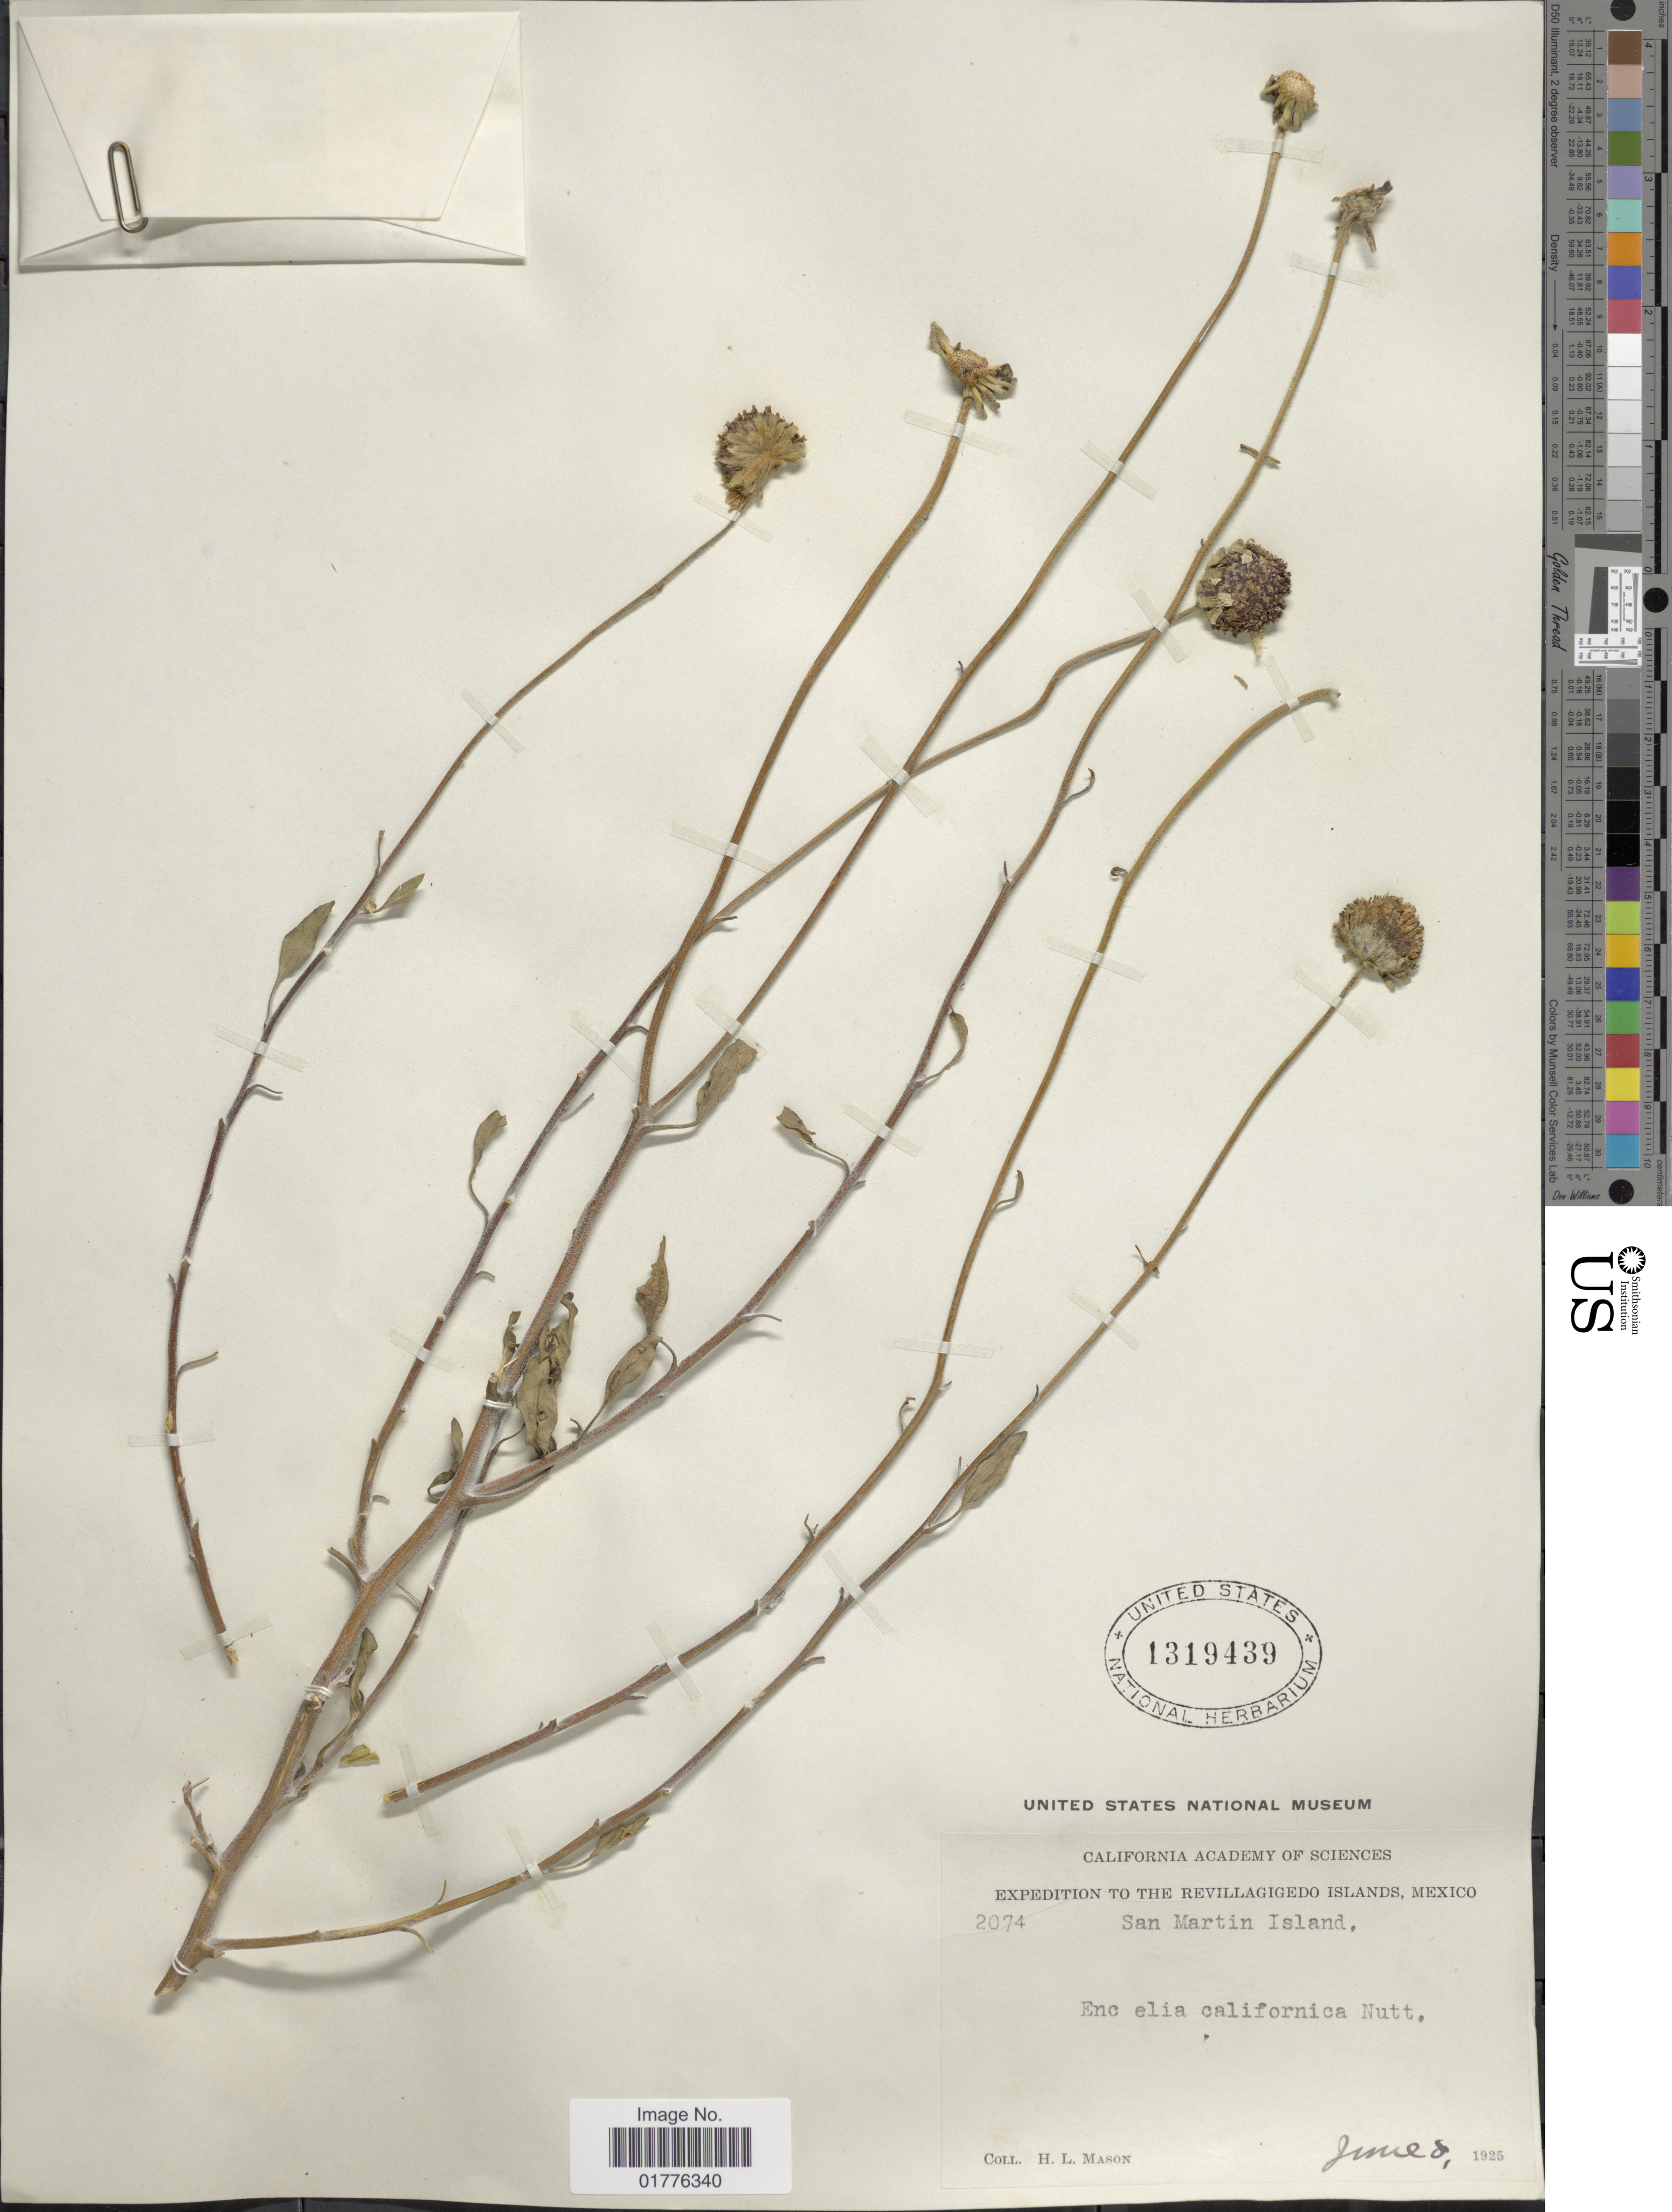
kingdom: Plantae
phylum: Tracheophyta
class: Magnoliopsida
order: Asterales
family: Asteraceae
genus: Encelia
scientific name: Encelia californica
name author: Nutt.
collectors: H. L. Mason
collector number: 2074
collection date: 1925-06-08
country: Mexico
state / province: Colima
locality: The Revillagigedo Islands, San Martin Island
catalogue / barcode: US 1319439